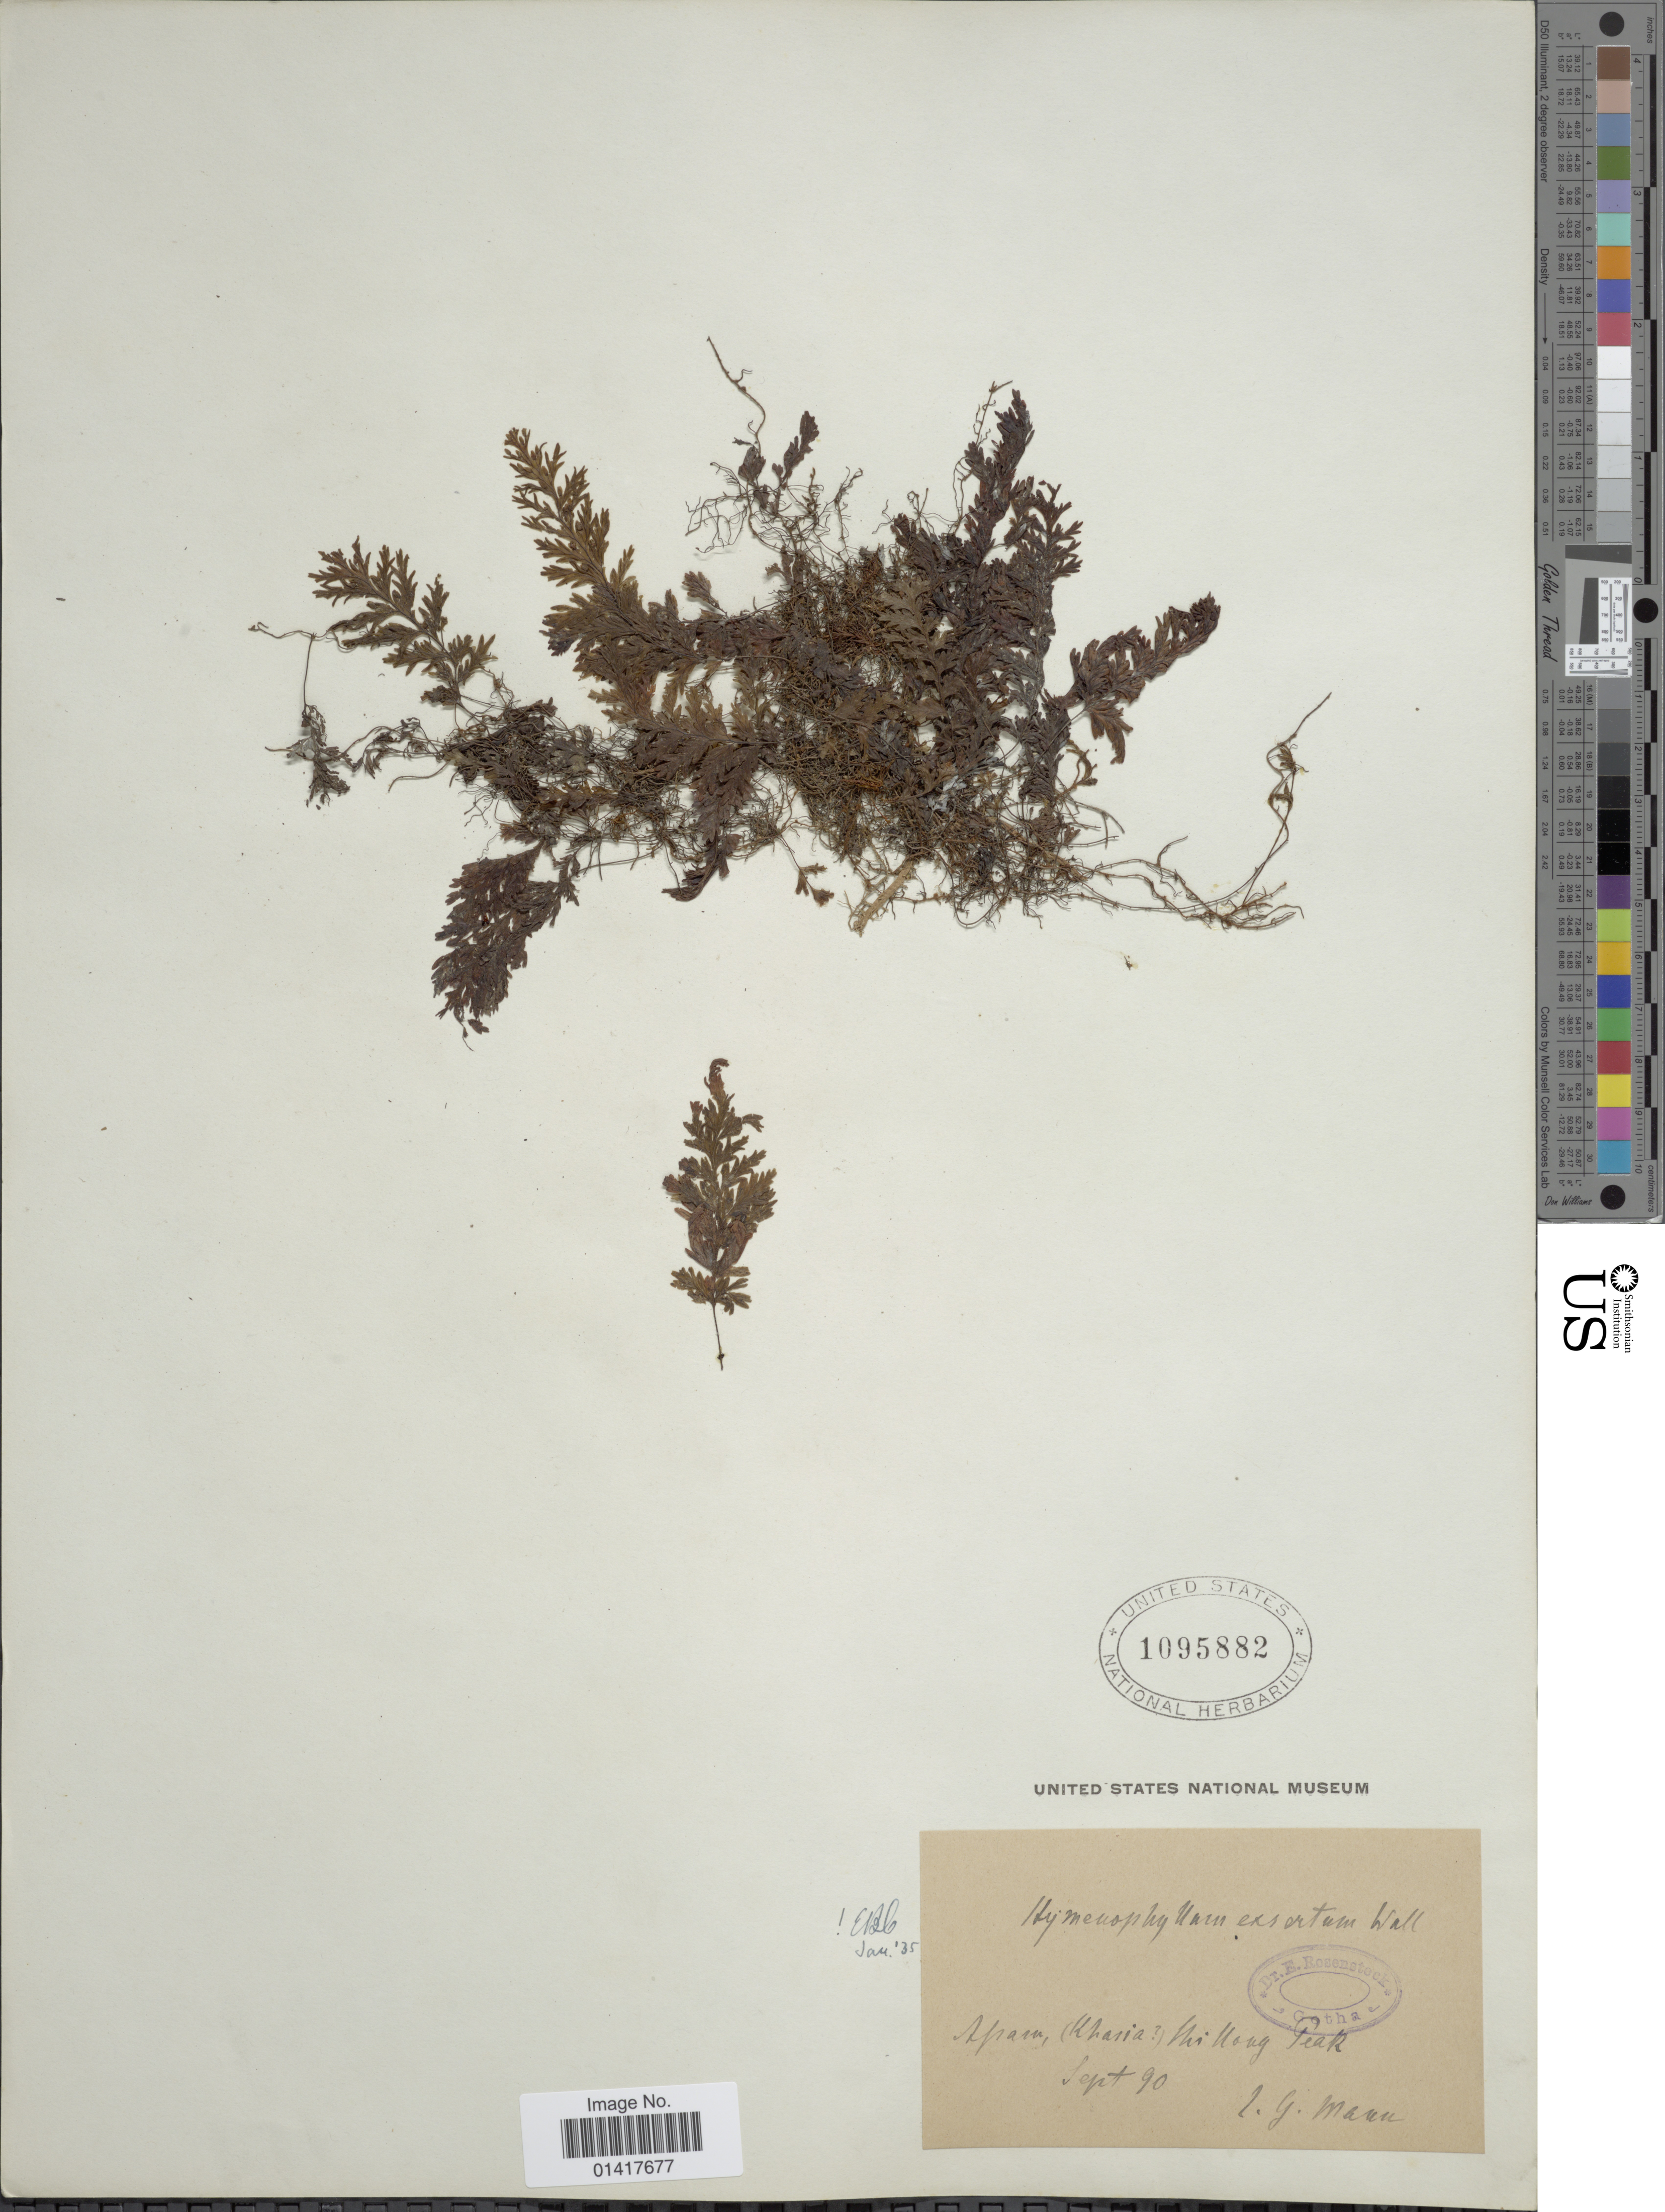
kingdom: Plantae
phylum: Tracheophyta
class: Polypodiopsida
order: Hymenophyllales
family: Hymenophyllaceae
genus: Hymenophyllum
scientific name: Hymenophyllum exsertum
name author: Wall. ex Hook.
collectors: G. Mann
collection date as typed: Transcribed d/m/y: /9/90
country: India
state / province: Assam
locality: Apara, (Khasia), Nullong Peak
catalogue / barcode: US 1095882